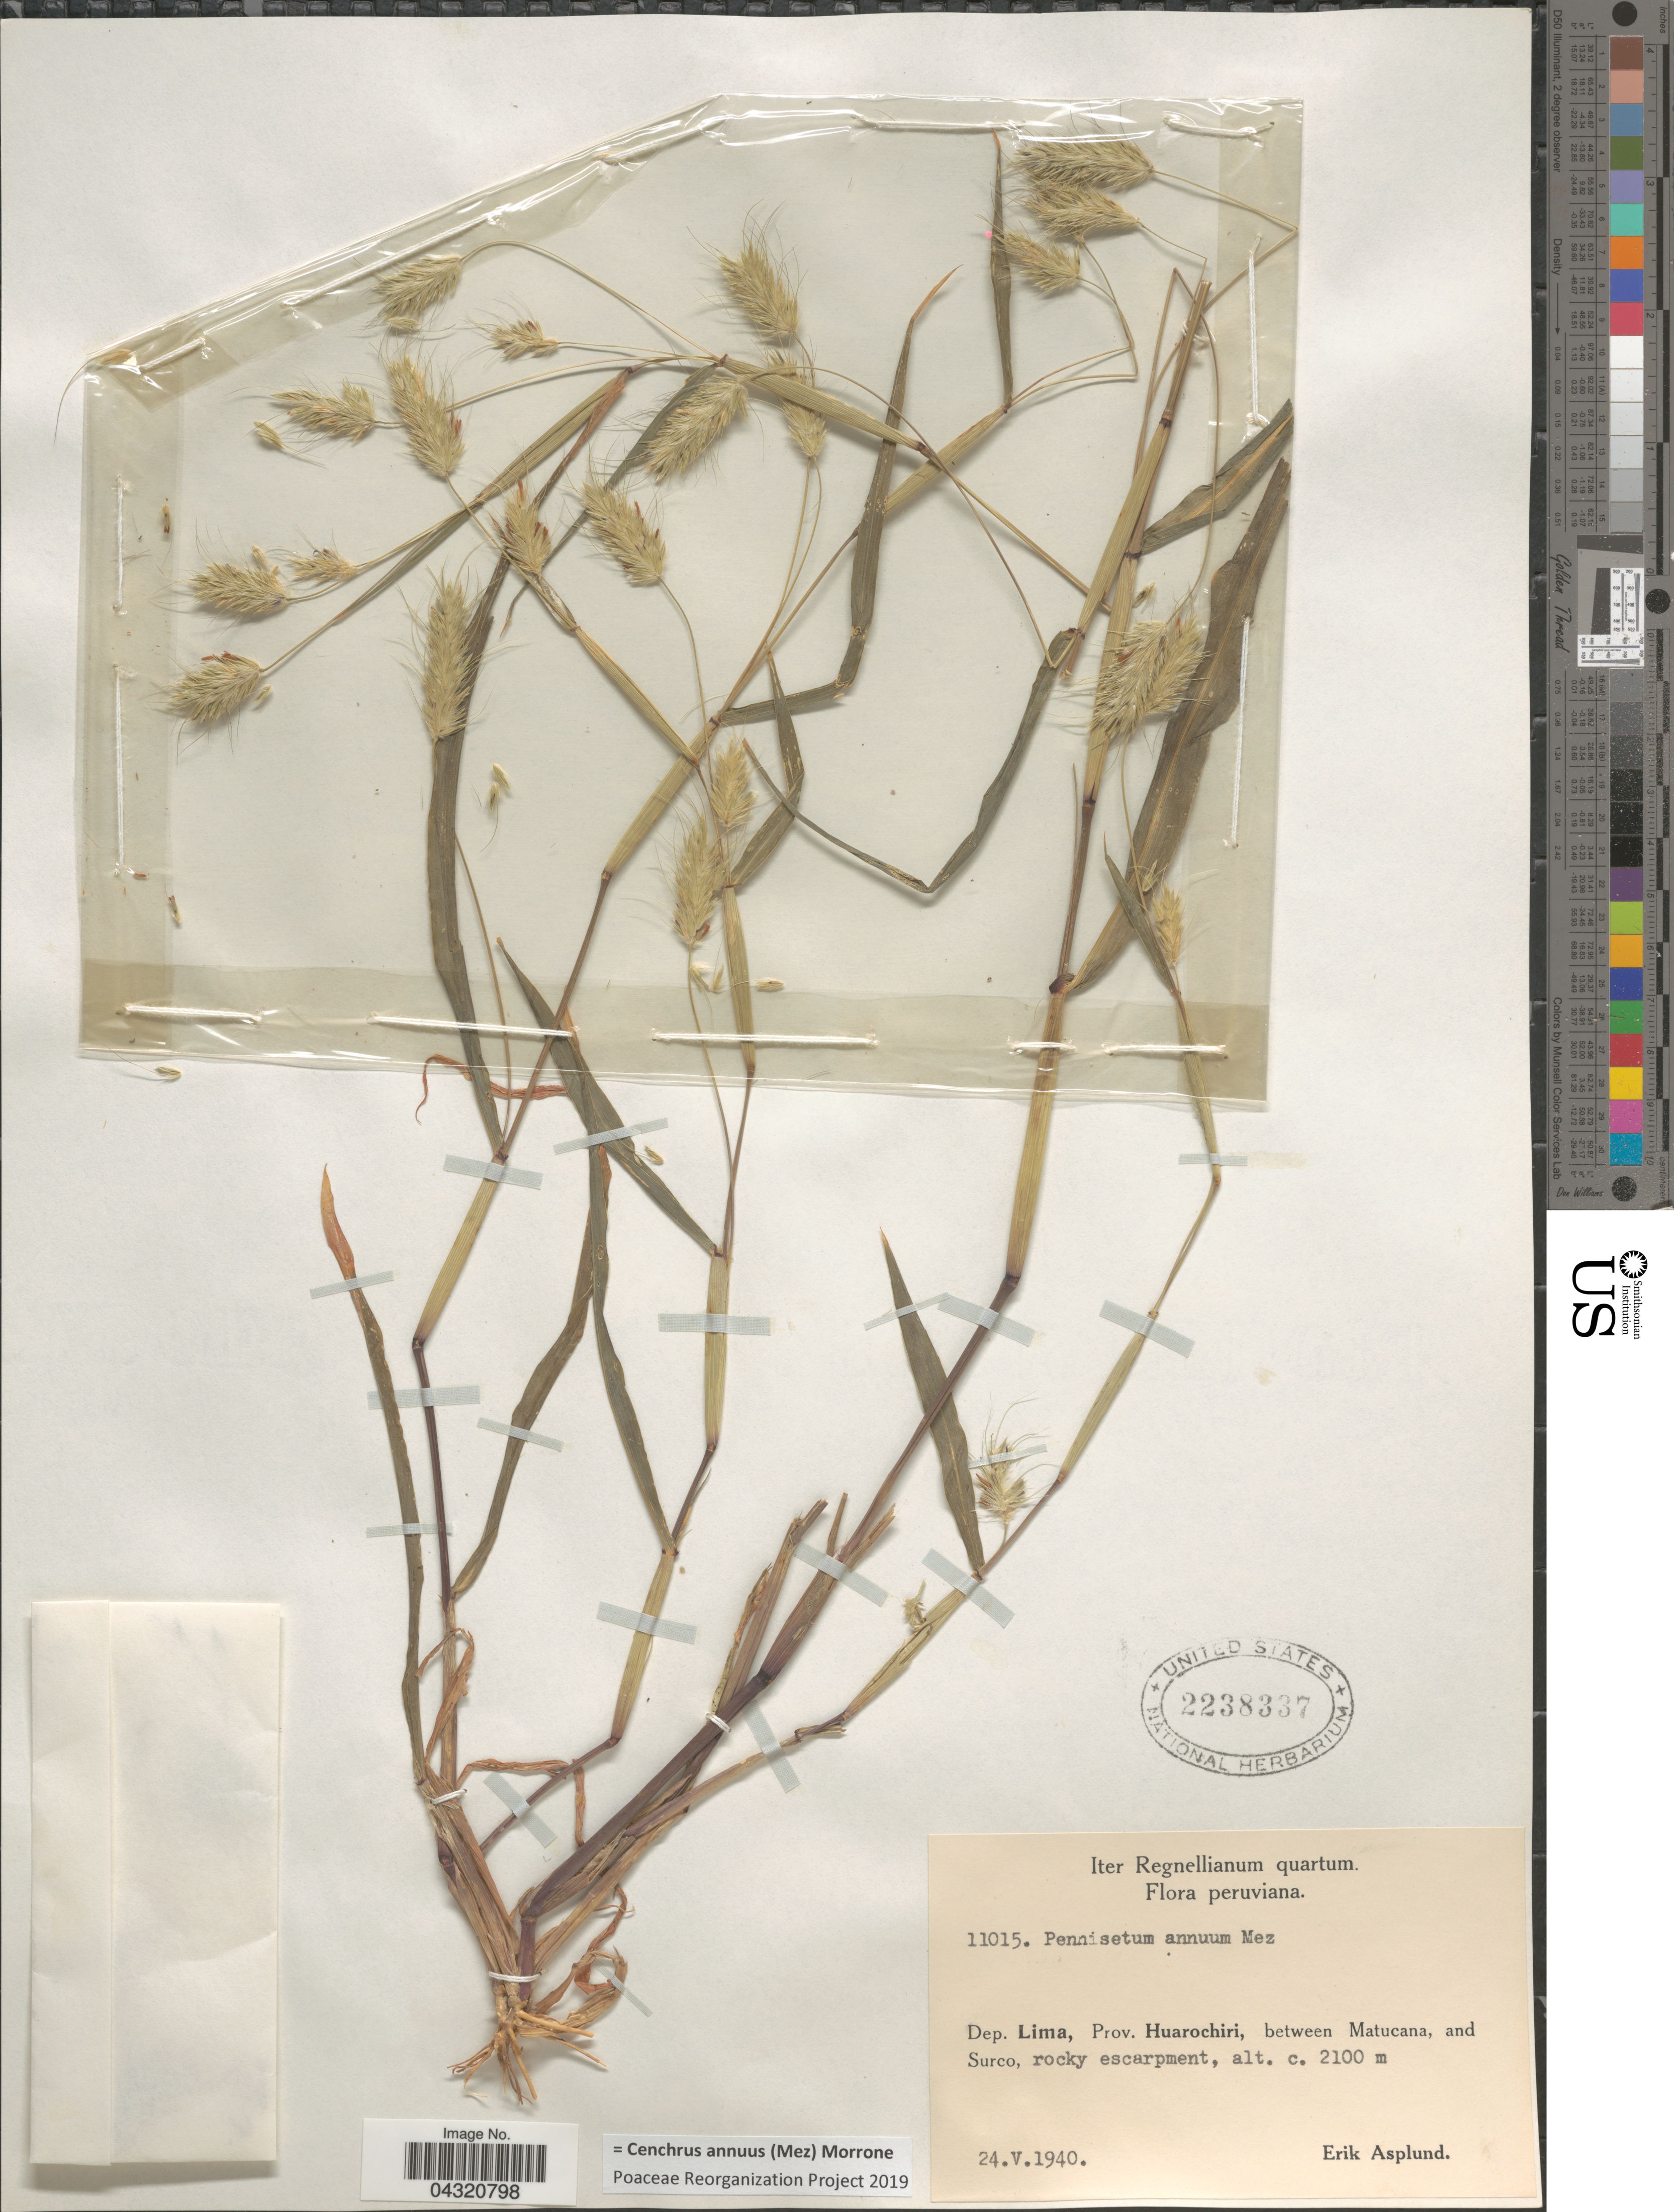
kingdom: Plantae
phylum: Tracheophyta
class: Liliopsida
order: Poales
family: Poaceae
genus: Cenchrus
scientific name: Cenchrus annuus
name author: (Mez) Morrone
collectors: E. Asplund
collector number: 11015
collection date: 1940-05-24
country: Peru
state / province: Lima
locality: Iter Regnellianum quartum. Dep. Lima, Prov. Huarochiri, between Matucana, and Surco.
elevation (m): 2100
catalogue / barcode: US 2238337